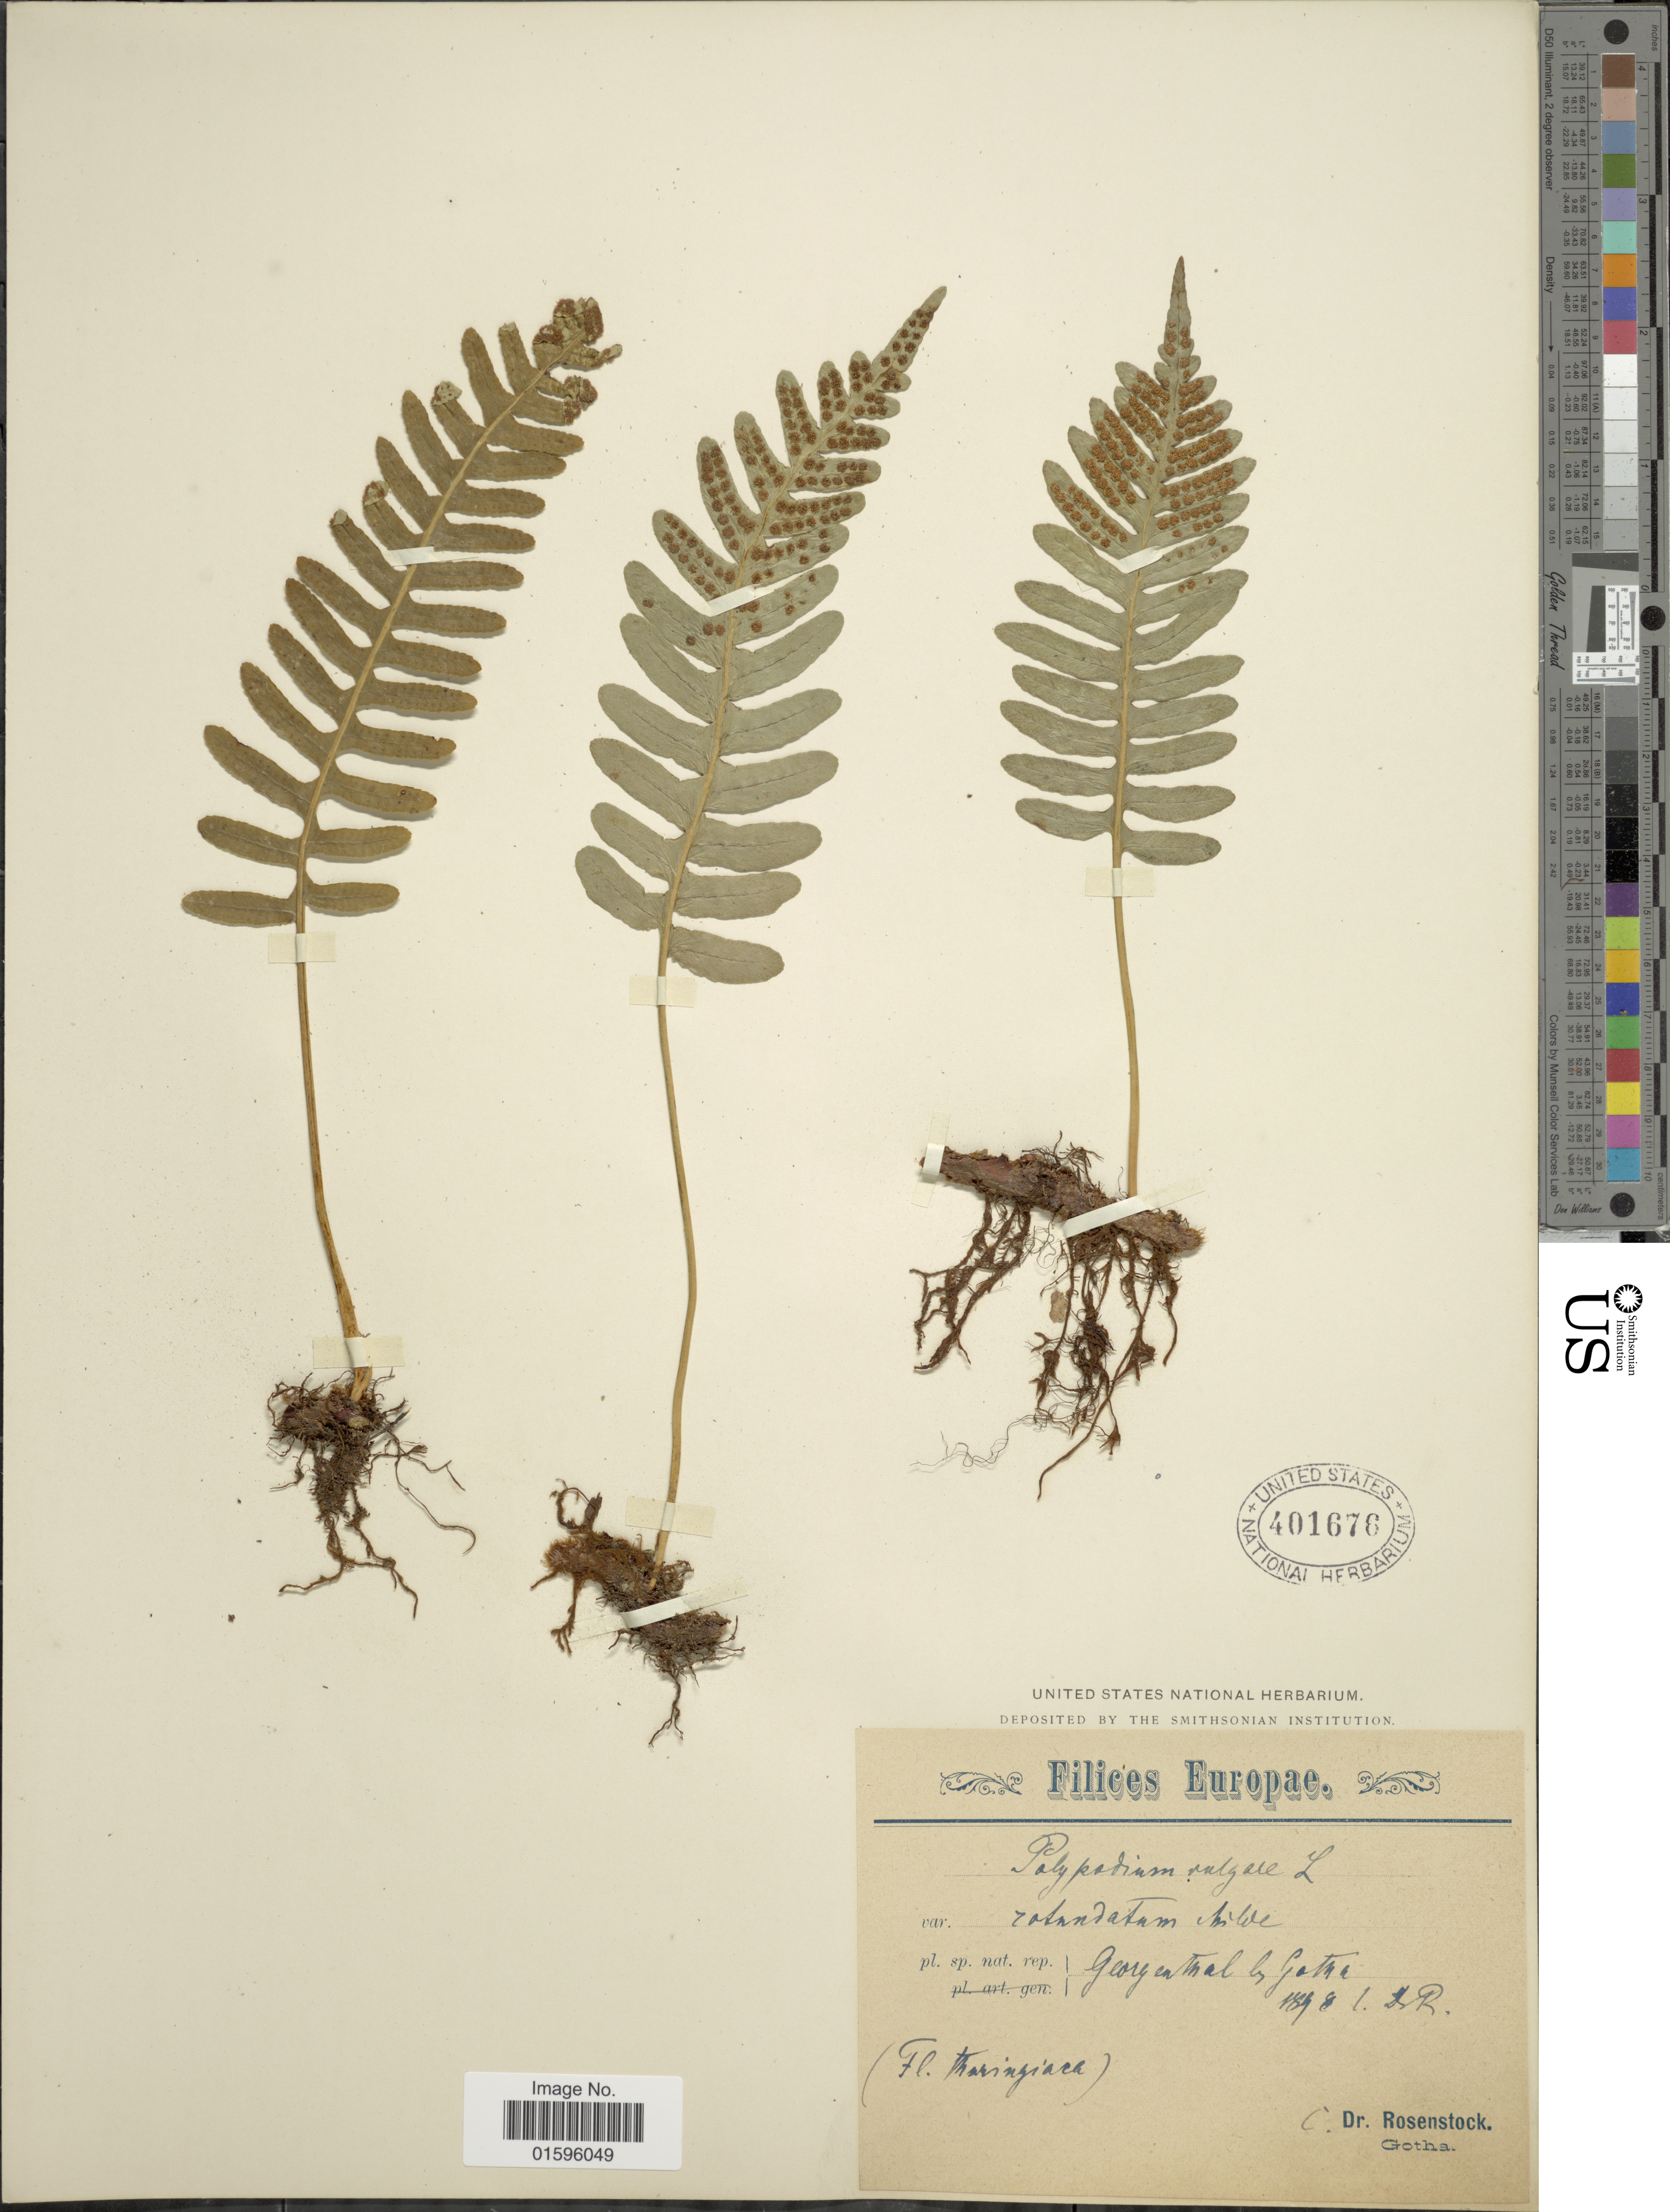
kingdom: Plantae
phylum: Tracheophyta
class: Polypodiopsida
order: Polypodiales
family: Polypodiaceae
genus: Polypodium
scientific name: Polypodium vulgare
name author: L.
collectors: -- Rosenstock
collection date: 1898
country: Germany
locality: Europae, Georgenthal b. Gotha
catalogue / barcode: US 401676